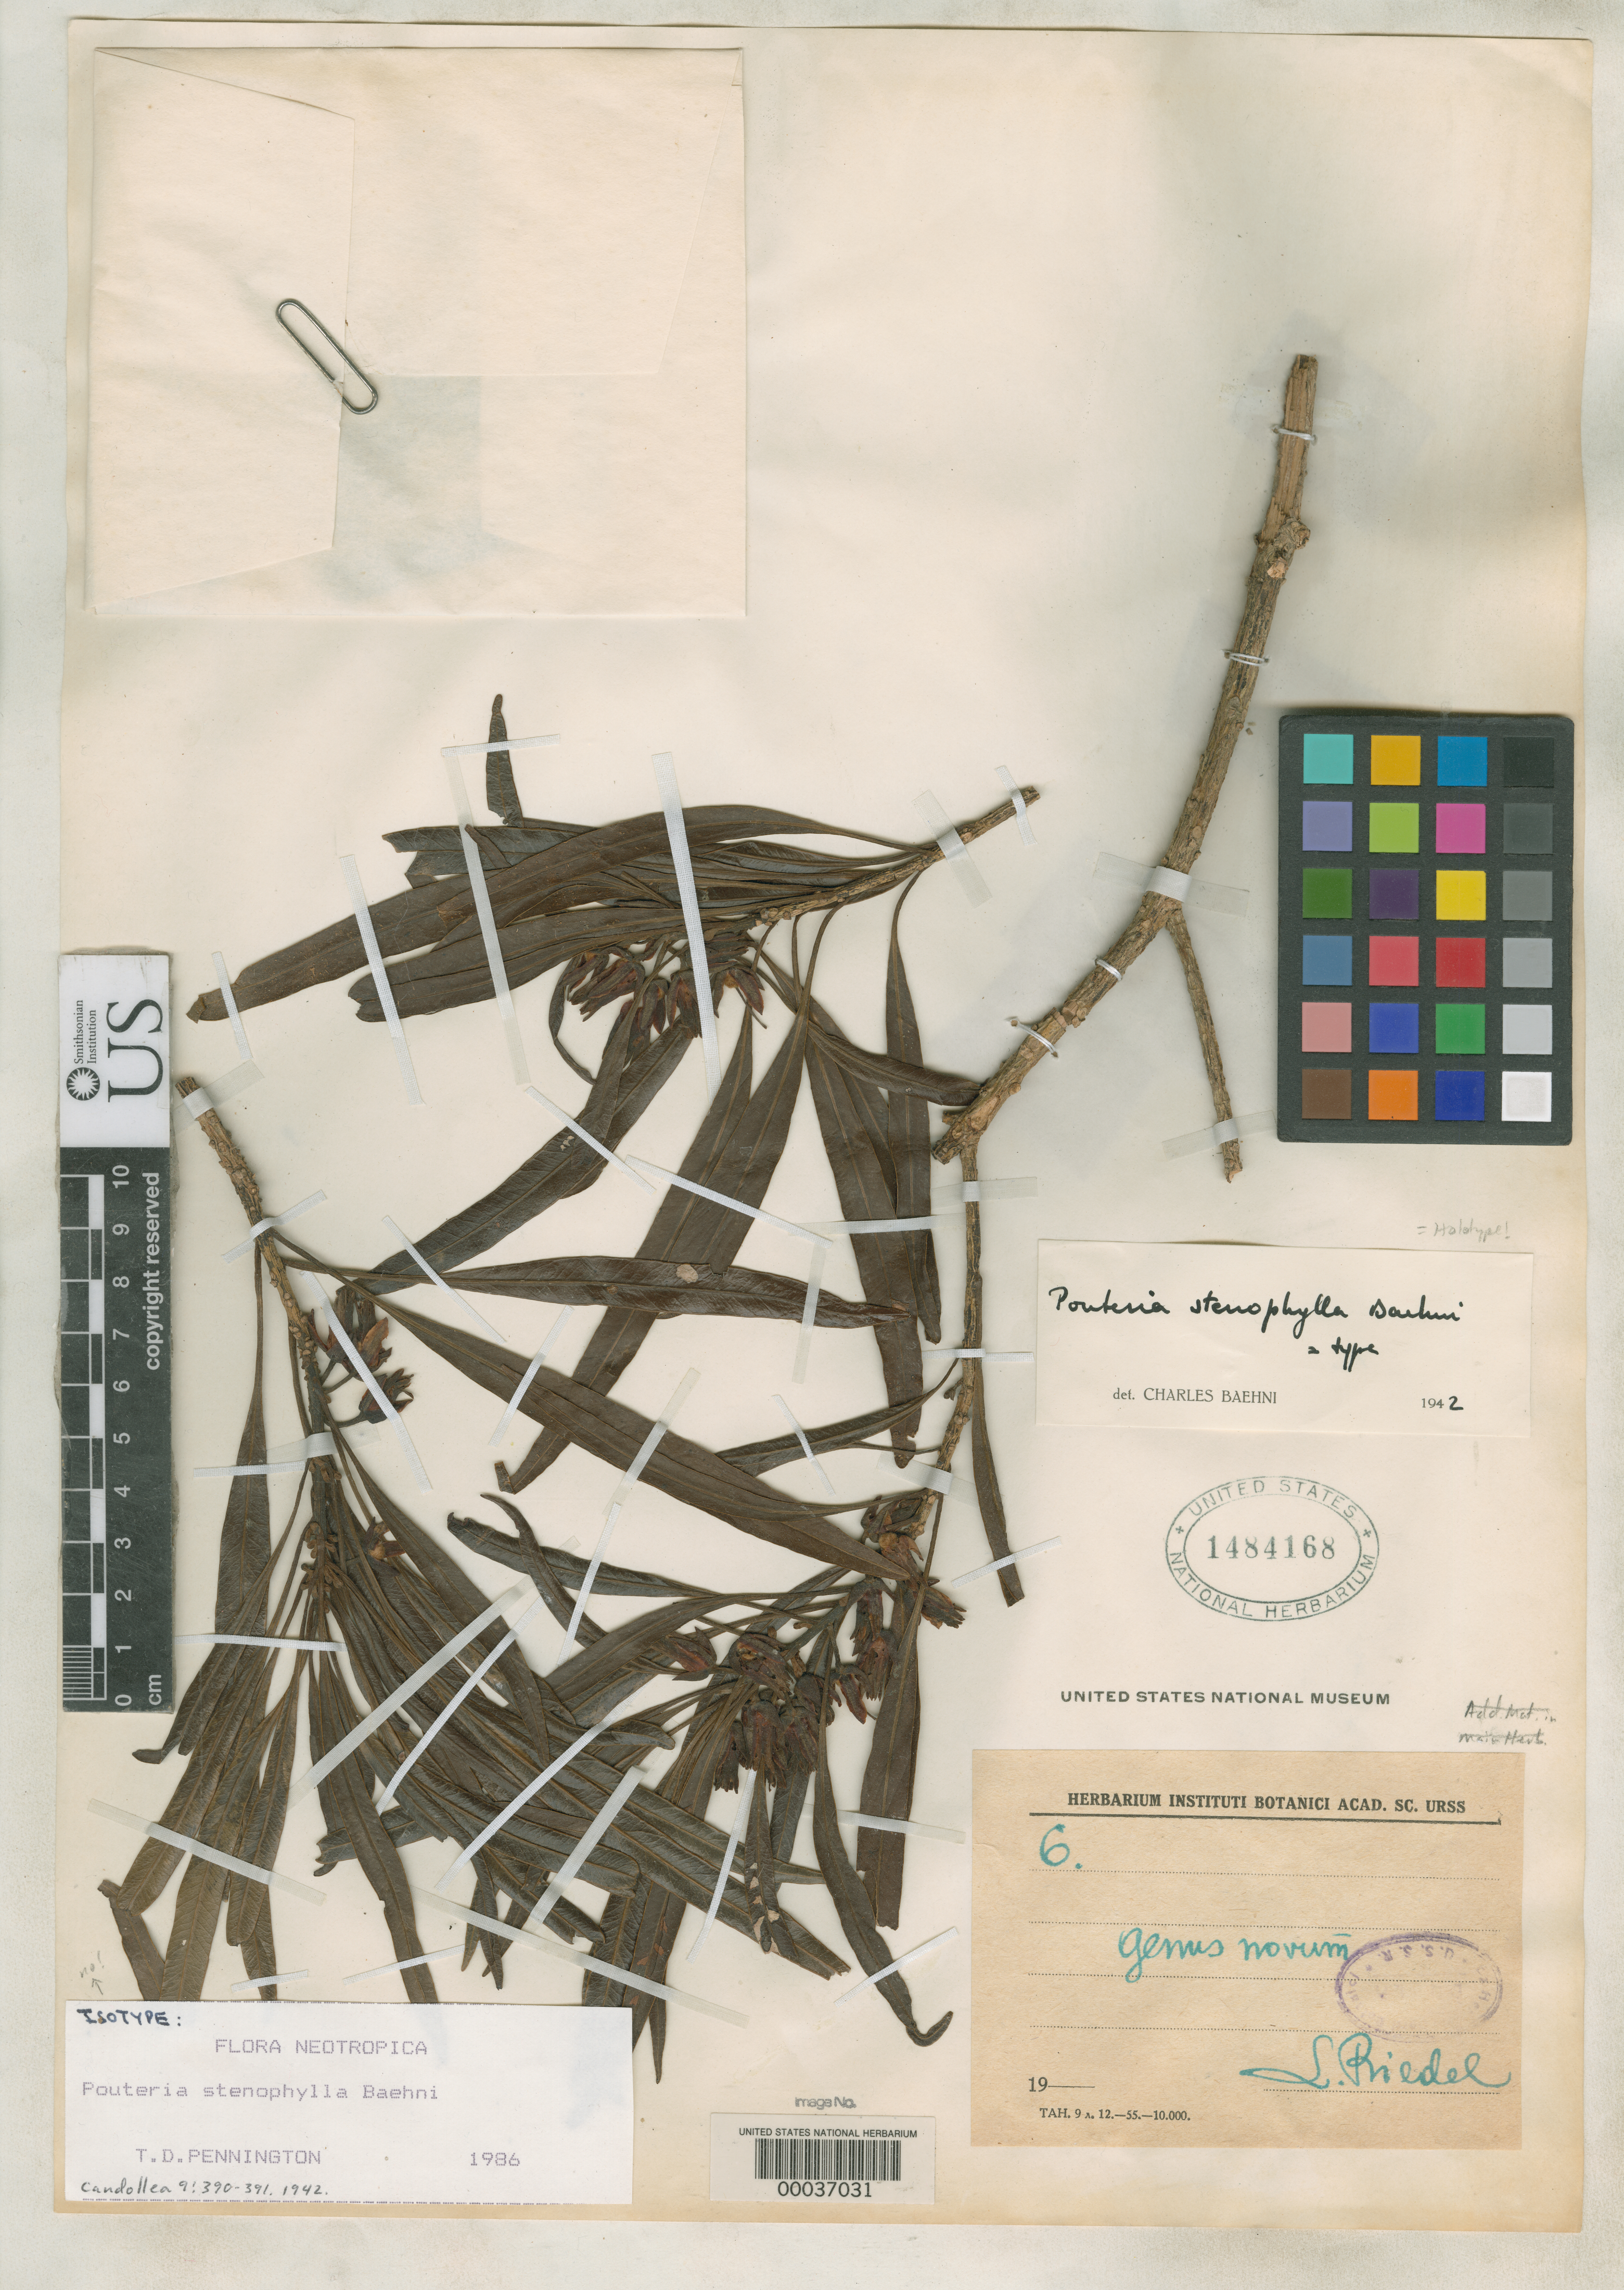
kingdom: Plantae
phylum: Tracheophyta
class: Magnoliopsida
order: Ericales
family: Sapotaceae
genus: Pouteria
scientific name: Pouteria stenophylla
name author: Baehni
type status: Holotype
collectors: L. Riedel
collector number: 6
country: Brazil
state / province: Minas Gerais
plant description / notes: Erroneously annotated "isotype" by Pennington (1986); annotated "type" by Baehni (1942), and protologue cites "Riedel n. [6] !! = type in hb. W." [W=Washington]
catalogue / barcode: US 1484168